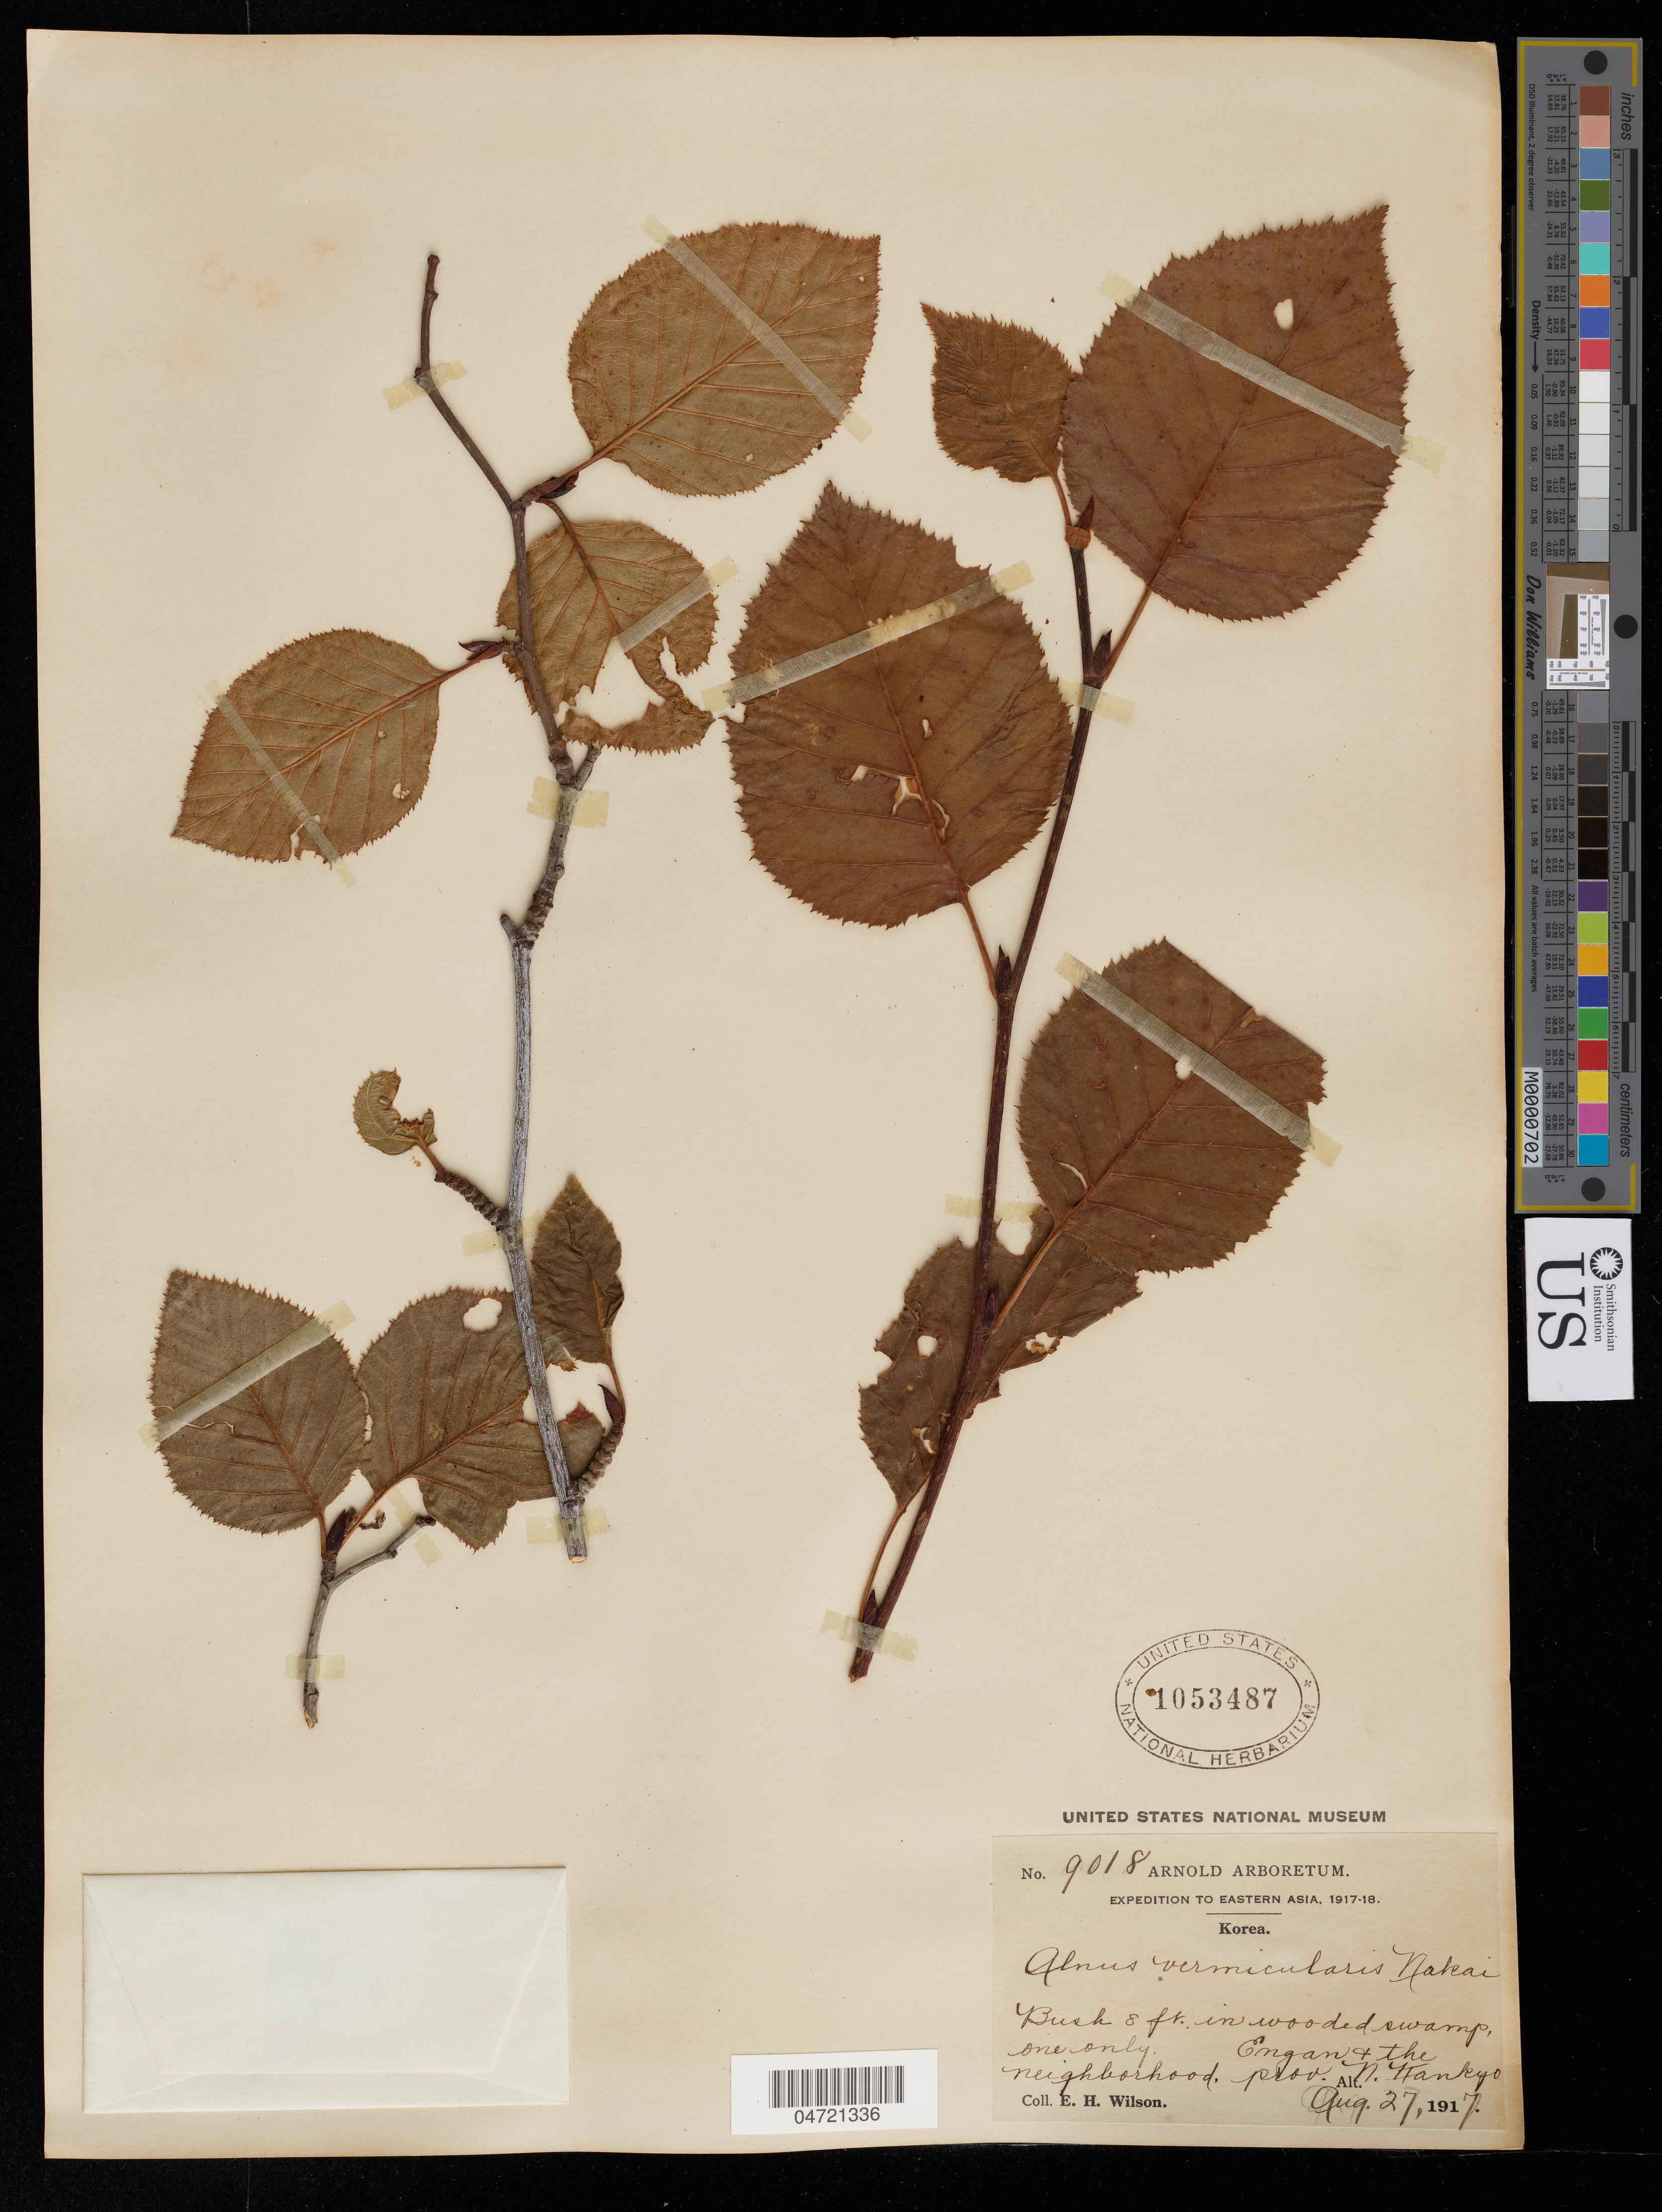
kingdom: Plantae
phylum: Tracheophyta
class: Magnoliopsida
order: Fagales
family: Betulaceae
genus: Alnus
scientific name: Alnus vermicularis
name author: Nakai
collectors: E. Wilson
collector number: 9018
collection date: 1917-08-27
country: North Korea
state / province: North Kankyo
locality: Engan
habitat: In wooded swamp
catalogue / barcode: US 1053487